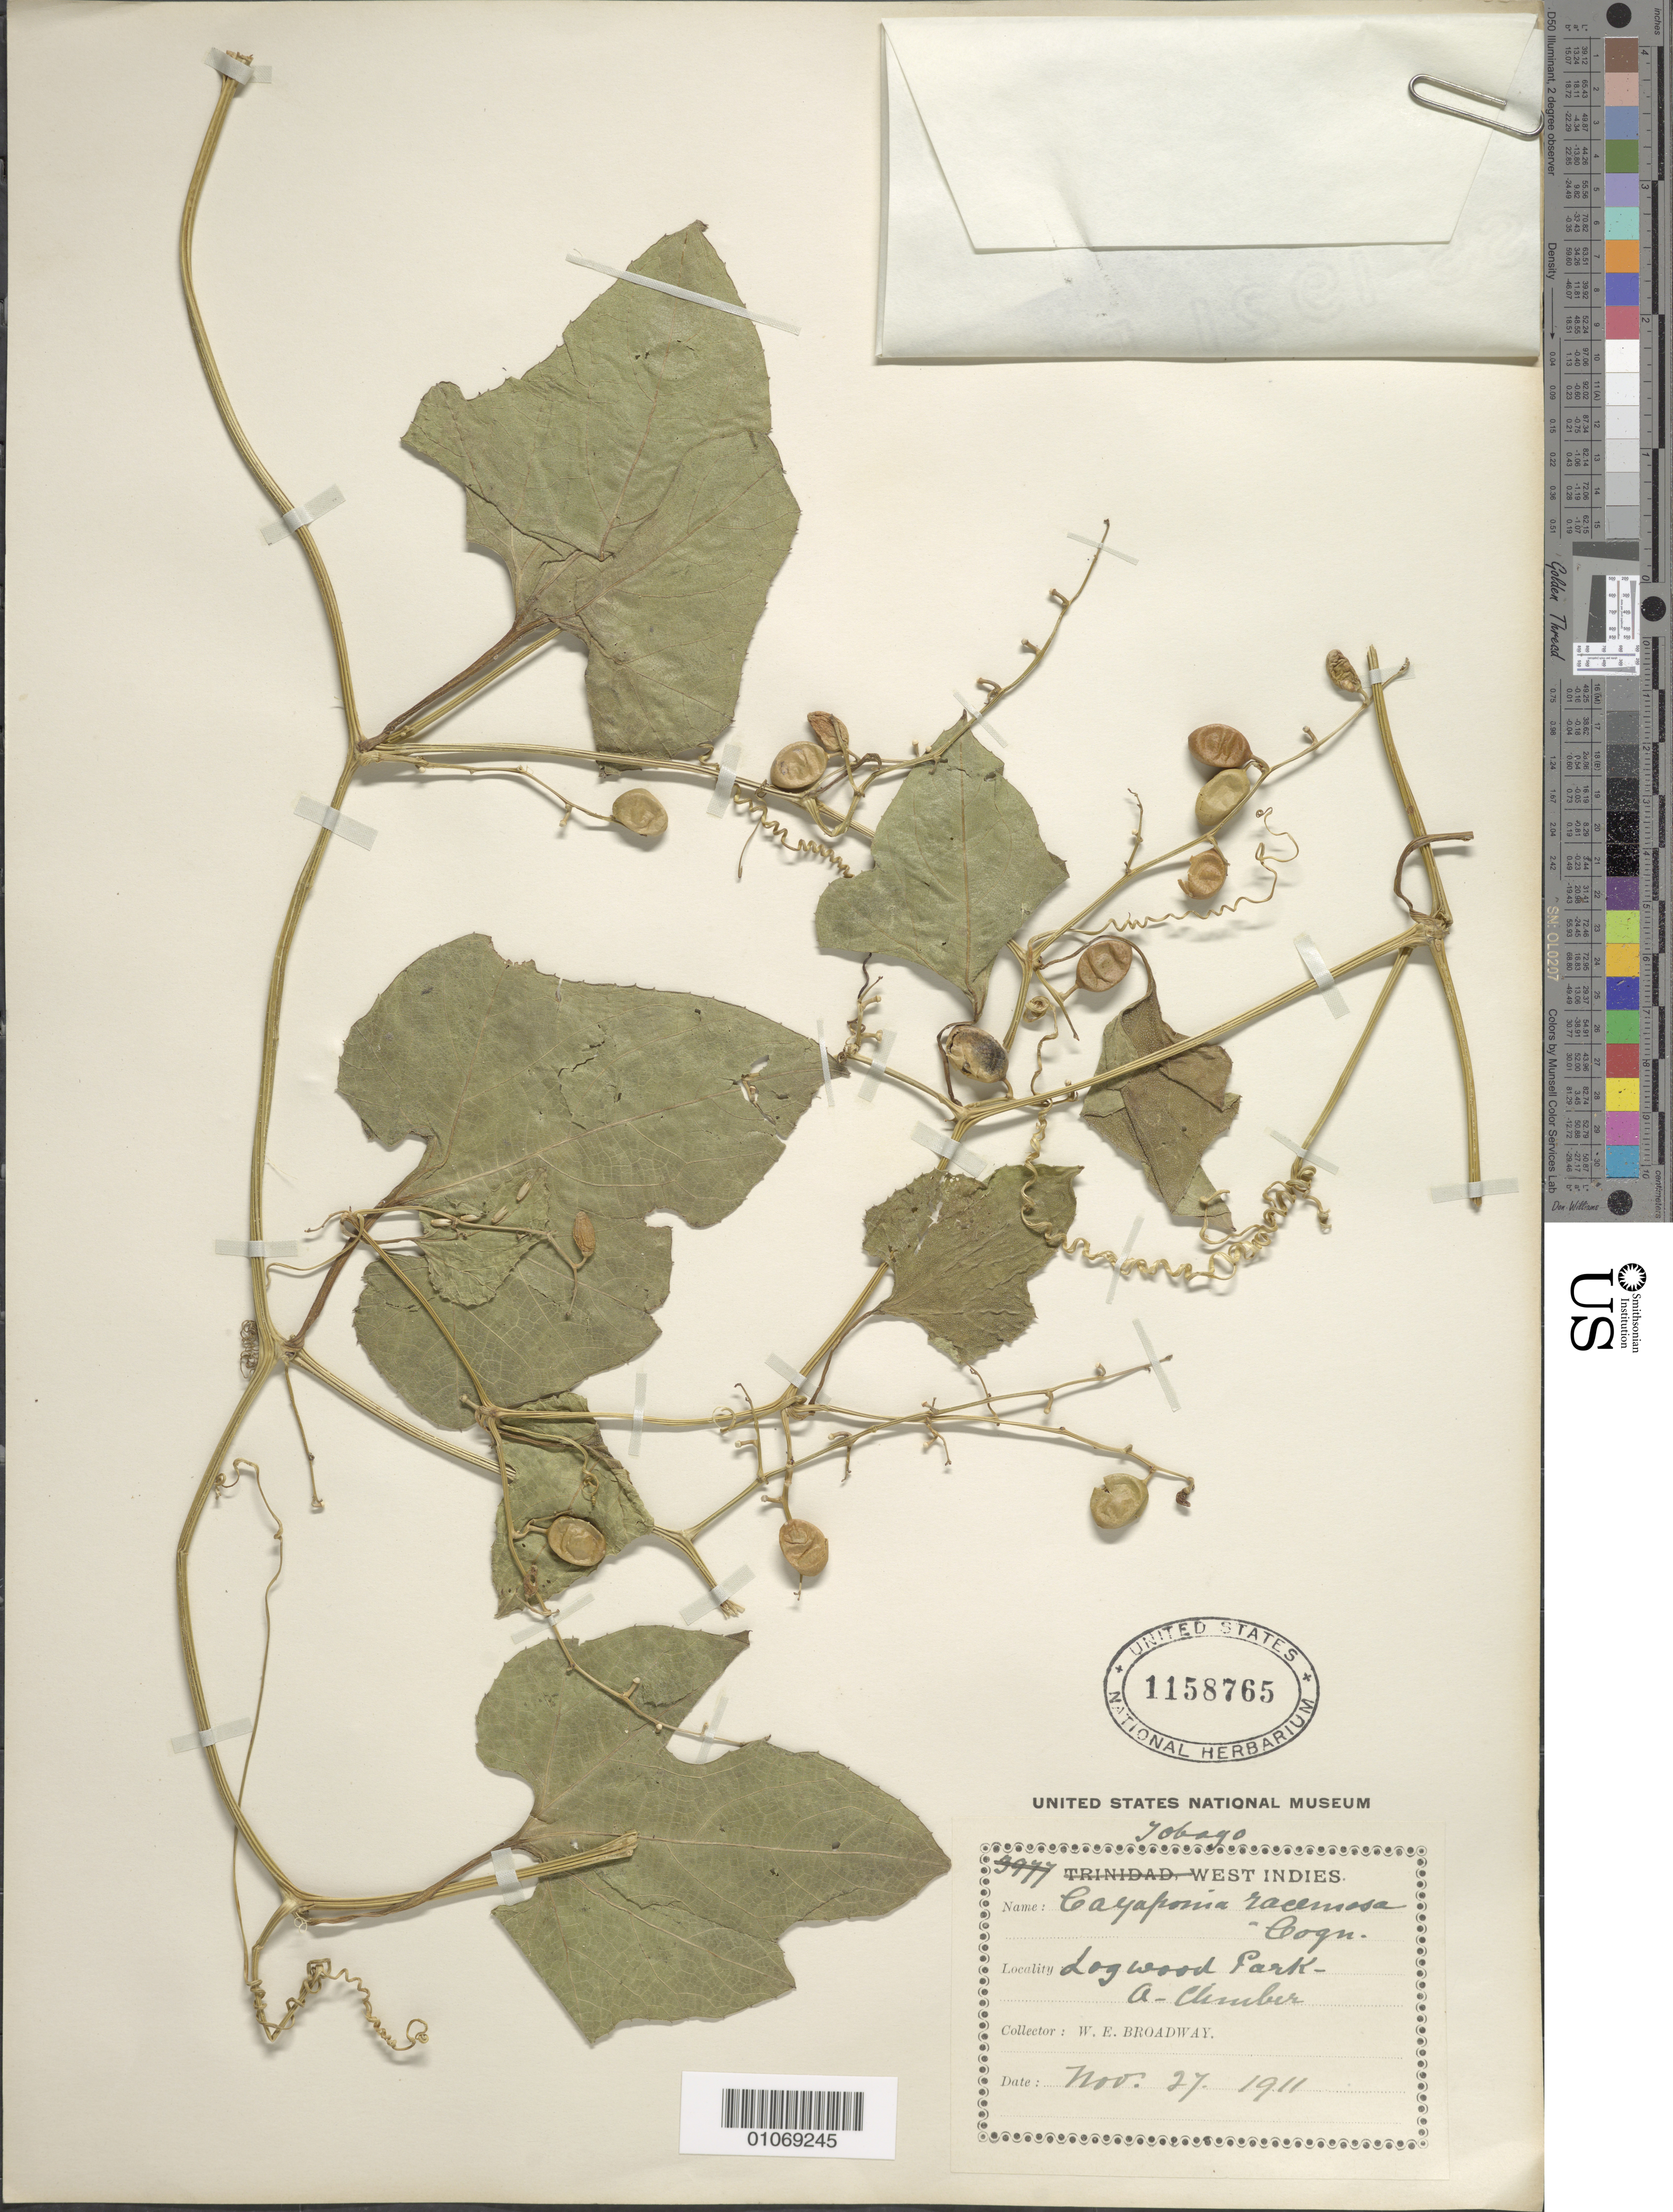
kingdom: Plantae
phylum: Tracheophyta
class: Magnoliopsida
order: Cucurbitales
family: Cucurbitaceae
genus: Cayaponia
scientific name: Cayaponia racemosa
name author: (Mill.) Cogn.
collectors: W. E. Broadway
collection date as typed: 27 Nov 1911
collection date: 1911-11-27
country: Trinidad and Tobago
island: Tobago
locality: Logwood Park.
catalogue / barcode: US 1158765